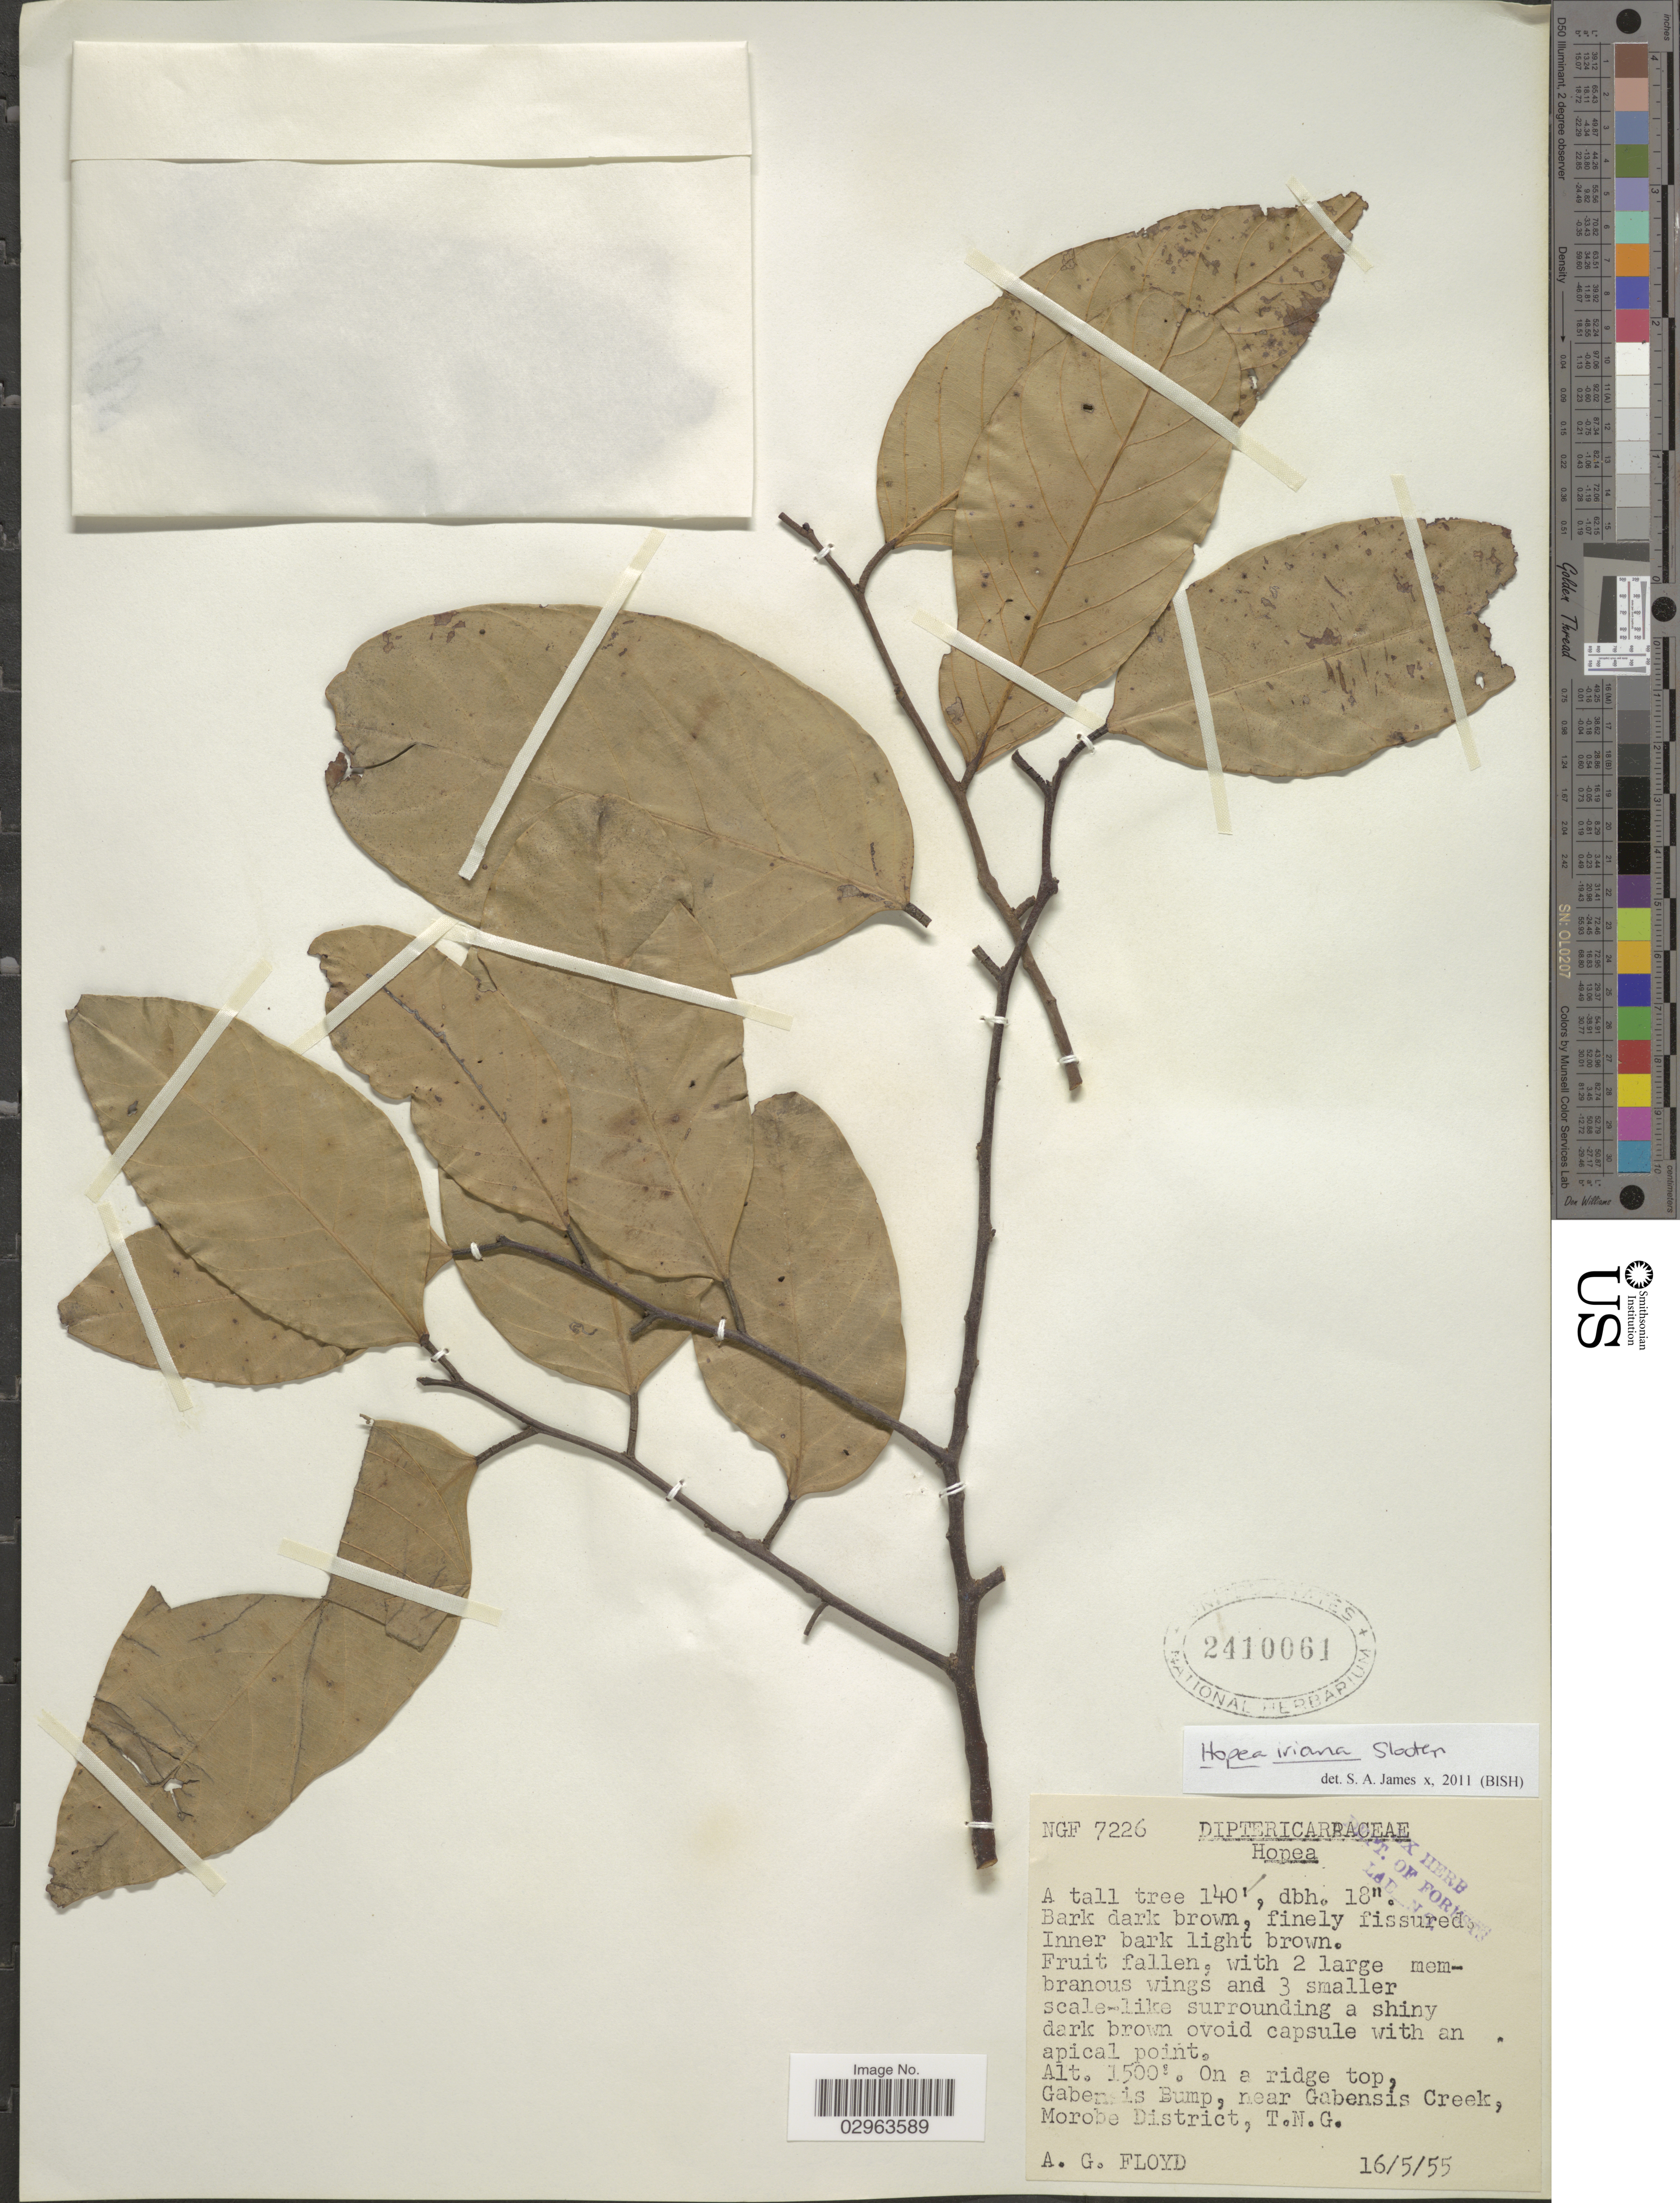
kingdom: Plantae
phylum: Tracheophyta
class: Magnoliopsida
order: Malvales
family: Dipterocarpaceae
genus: Hopea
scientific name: Hopea iriana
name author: Slooten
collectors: A. G. Floyd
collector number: NGF 7226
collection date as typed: Transcribed d/m/y: 16/5/55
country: Papua New Guinea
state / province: Morobe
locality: Gabensis Bump, near Gabensis Creek, Morobe District, T.N.G.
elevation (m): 457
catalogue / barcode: US 2410061